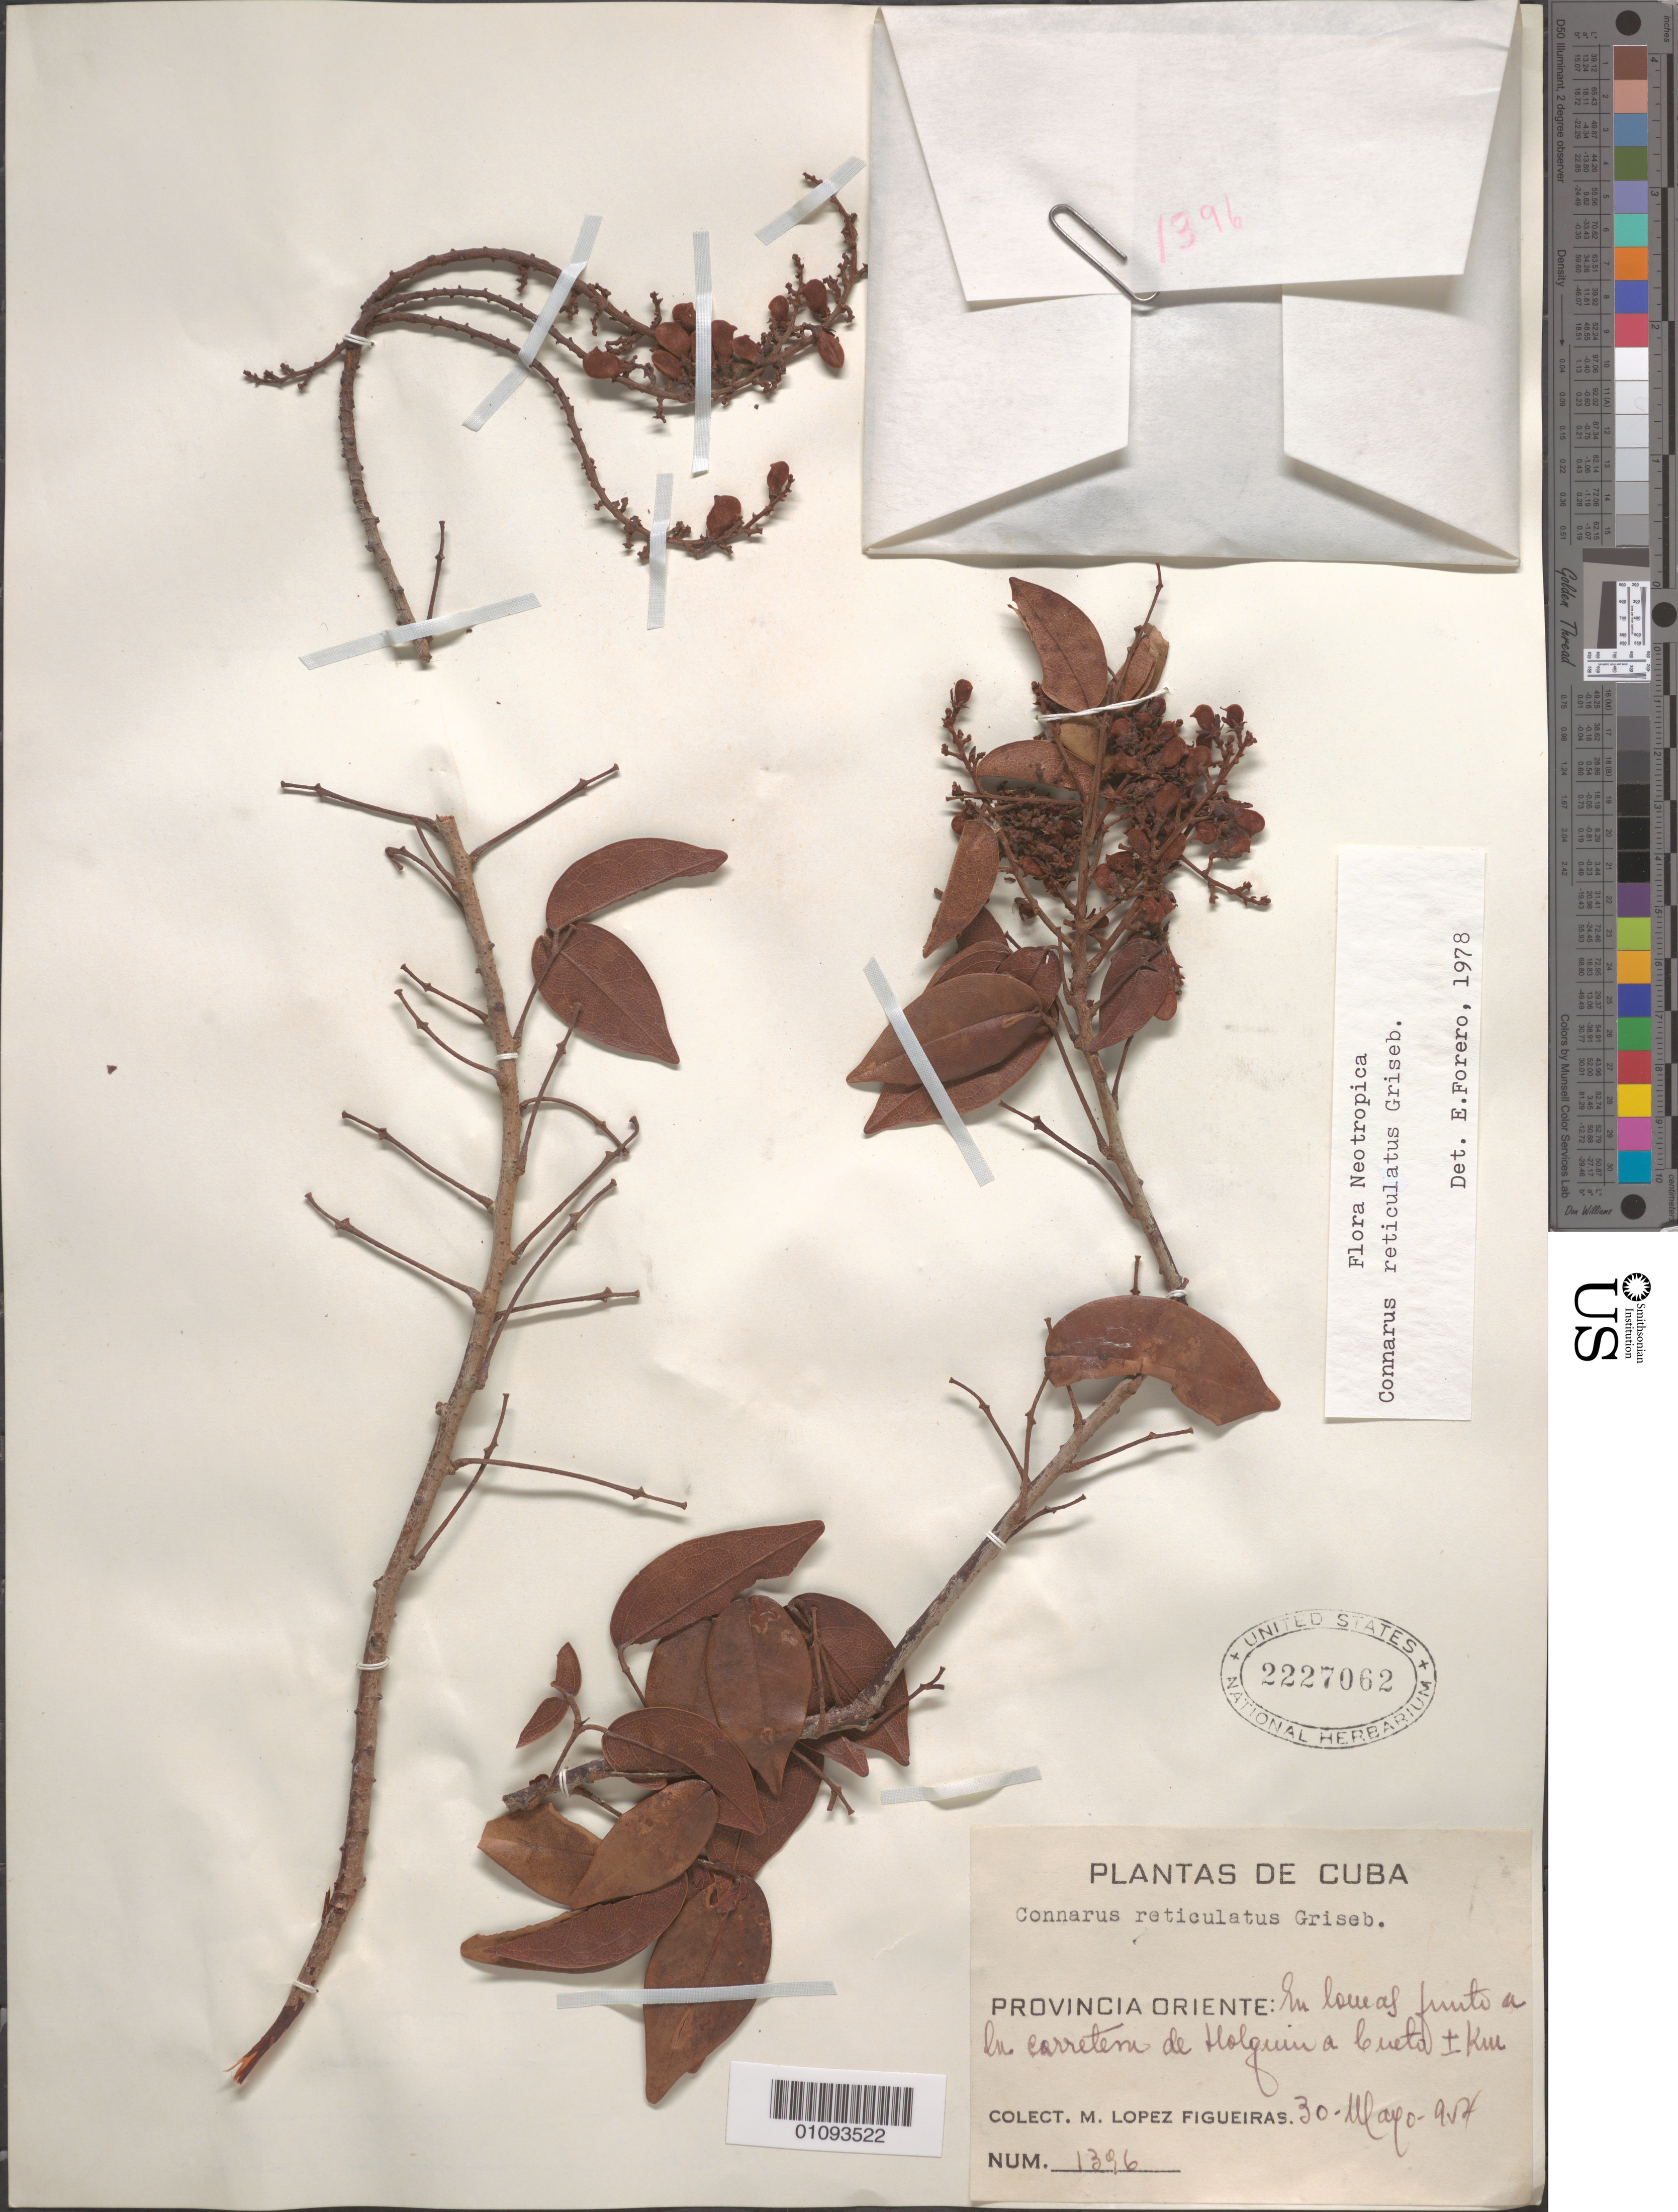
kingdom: Plantae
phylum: Tracheophyta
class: Magnoliopsida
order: Oxalidales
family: Connaraceae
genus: Connarus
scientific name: Connarus reticulatus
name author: Griseb.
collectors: M. López Figueiras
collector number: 1396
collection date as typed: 30 May 1924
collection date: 1924-05-30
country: Cuba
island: Cuba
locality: Oriente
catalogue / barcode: US 2227062